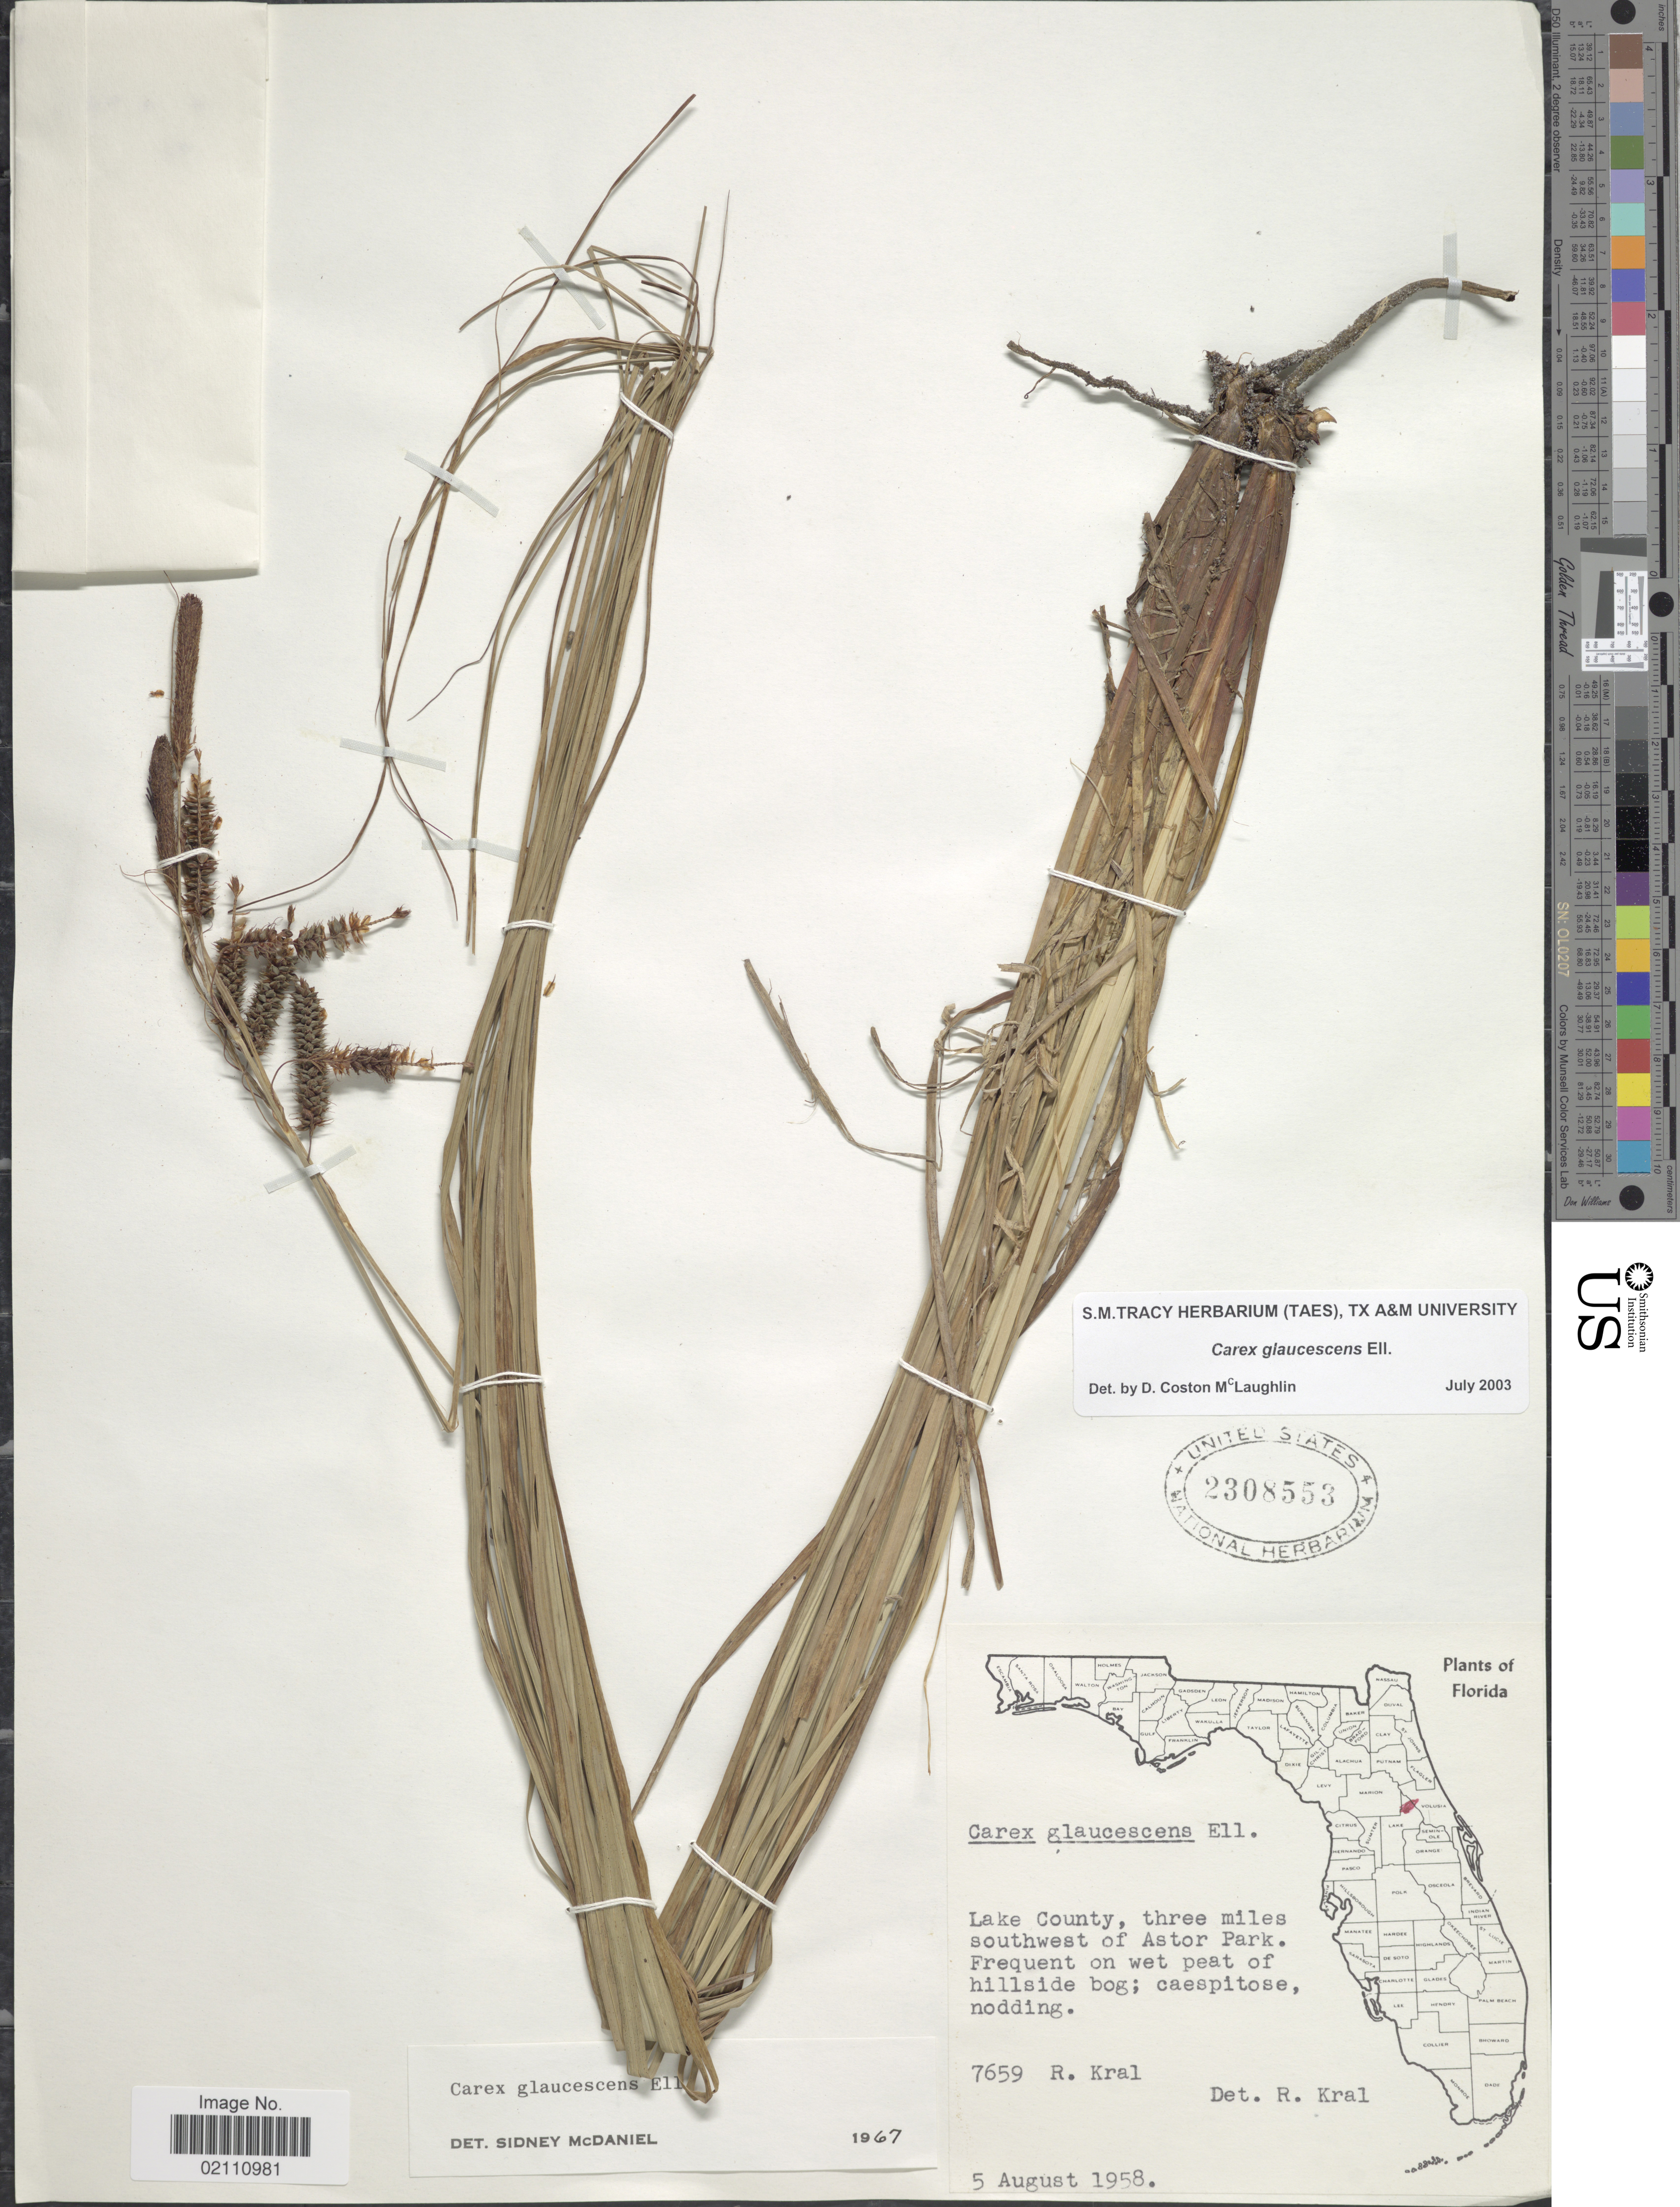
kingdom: Plantae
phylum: Tracheophyta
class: Liliopsida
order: Poales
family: Cyperaceae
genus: Carex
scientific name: Carex glaucescens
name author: Elliott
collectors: R. Kral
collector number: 7659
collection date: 1958-08-05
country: United States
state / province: Florida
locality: Lake County, three miles southwest of Astor Park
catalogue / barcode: US 2308553